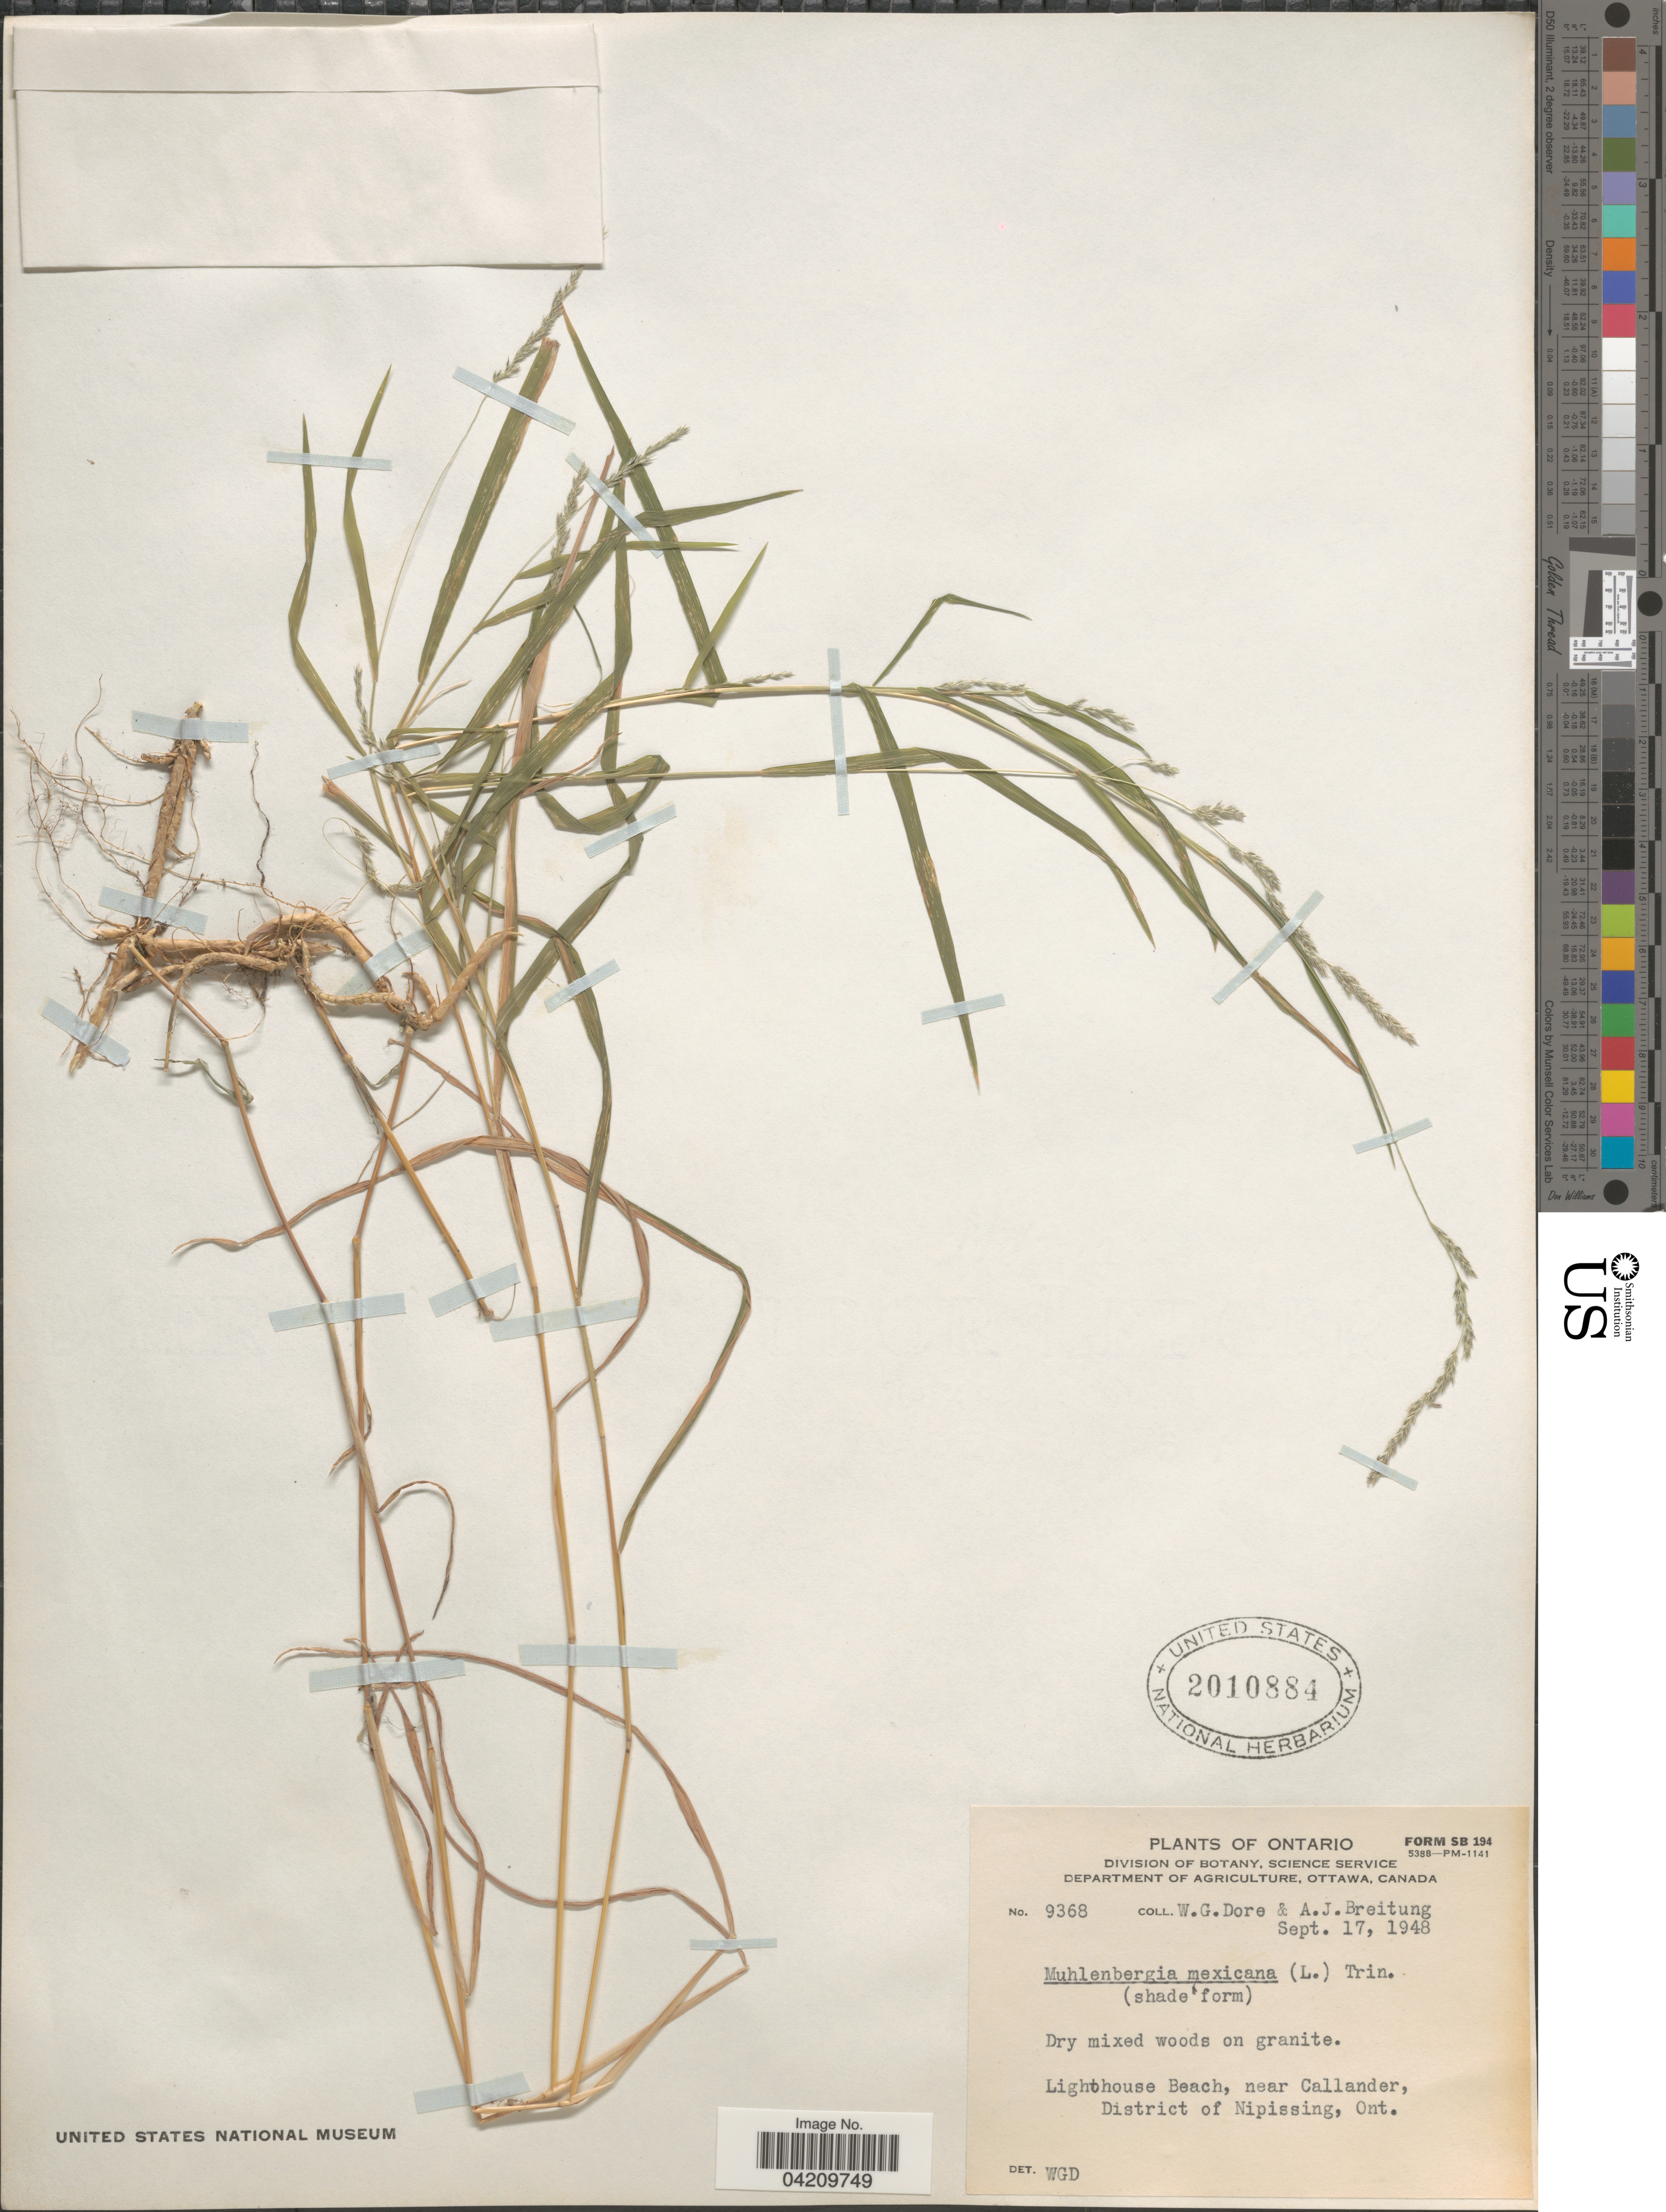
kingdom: Plantae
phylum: Tracheophyta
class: Liliopsida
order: Poales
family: Poaceae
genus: Muhlenbergia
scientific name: Muhlenbergia mexicana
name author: (L.) Trin.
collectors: W. Dore & A. Breitung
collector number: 9368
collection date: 1948-09-17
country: Canada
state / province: Ontario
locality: Lighthouse Beach, near Callander, District of Nipissing.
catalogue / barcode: US 2010884